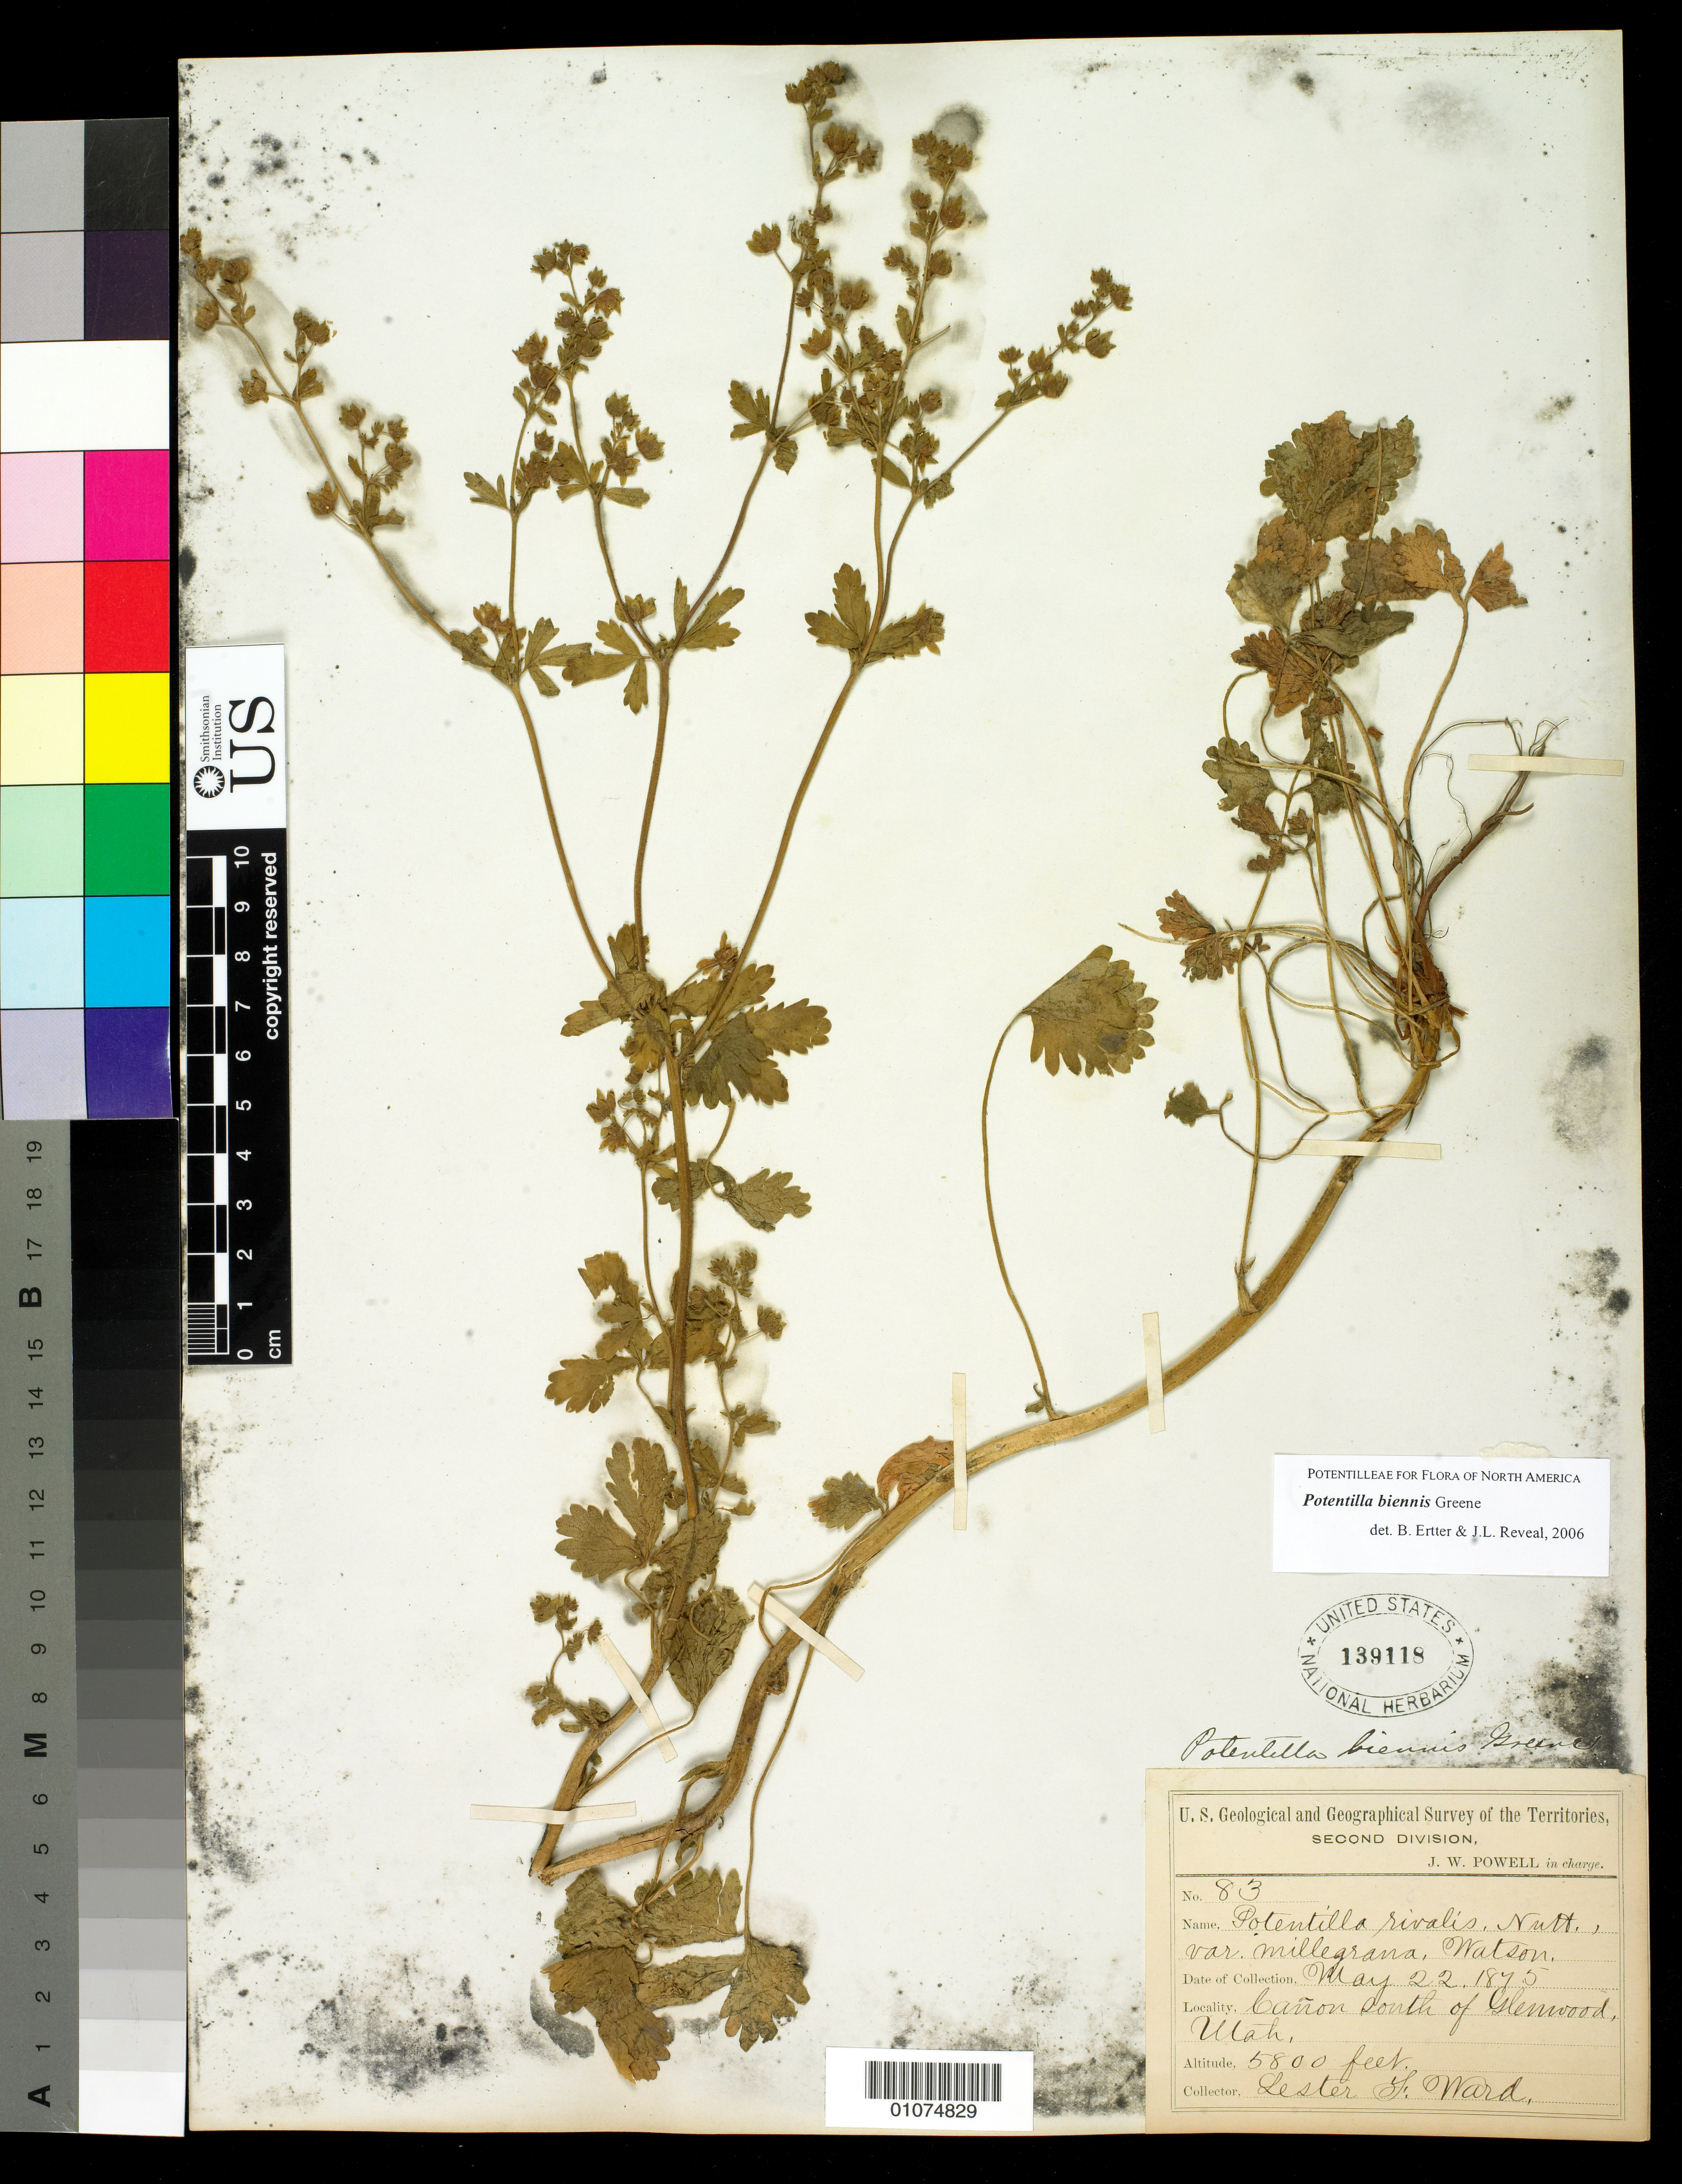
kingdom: Plantae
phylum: Tracheophyta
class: Magnoliopsida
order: Rosales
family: Rosaceae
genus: Potentilla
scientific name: Potentilla biennis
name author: Greene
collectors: L. F. Ward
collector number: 83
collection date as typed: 22 May 1875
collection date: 1875-05-22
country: United States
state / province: Utah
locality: Canyon south of Glenwood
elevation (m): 1768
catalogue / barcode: US 139118